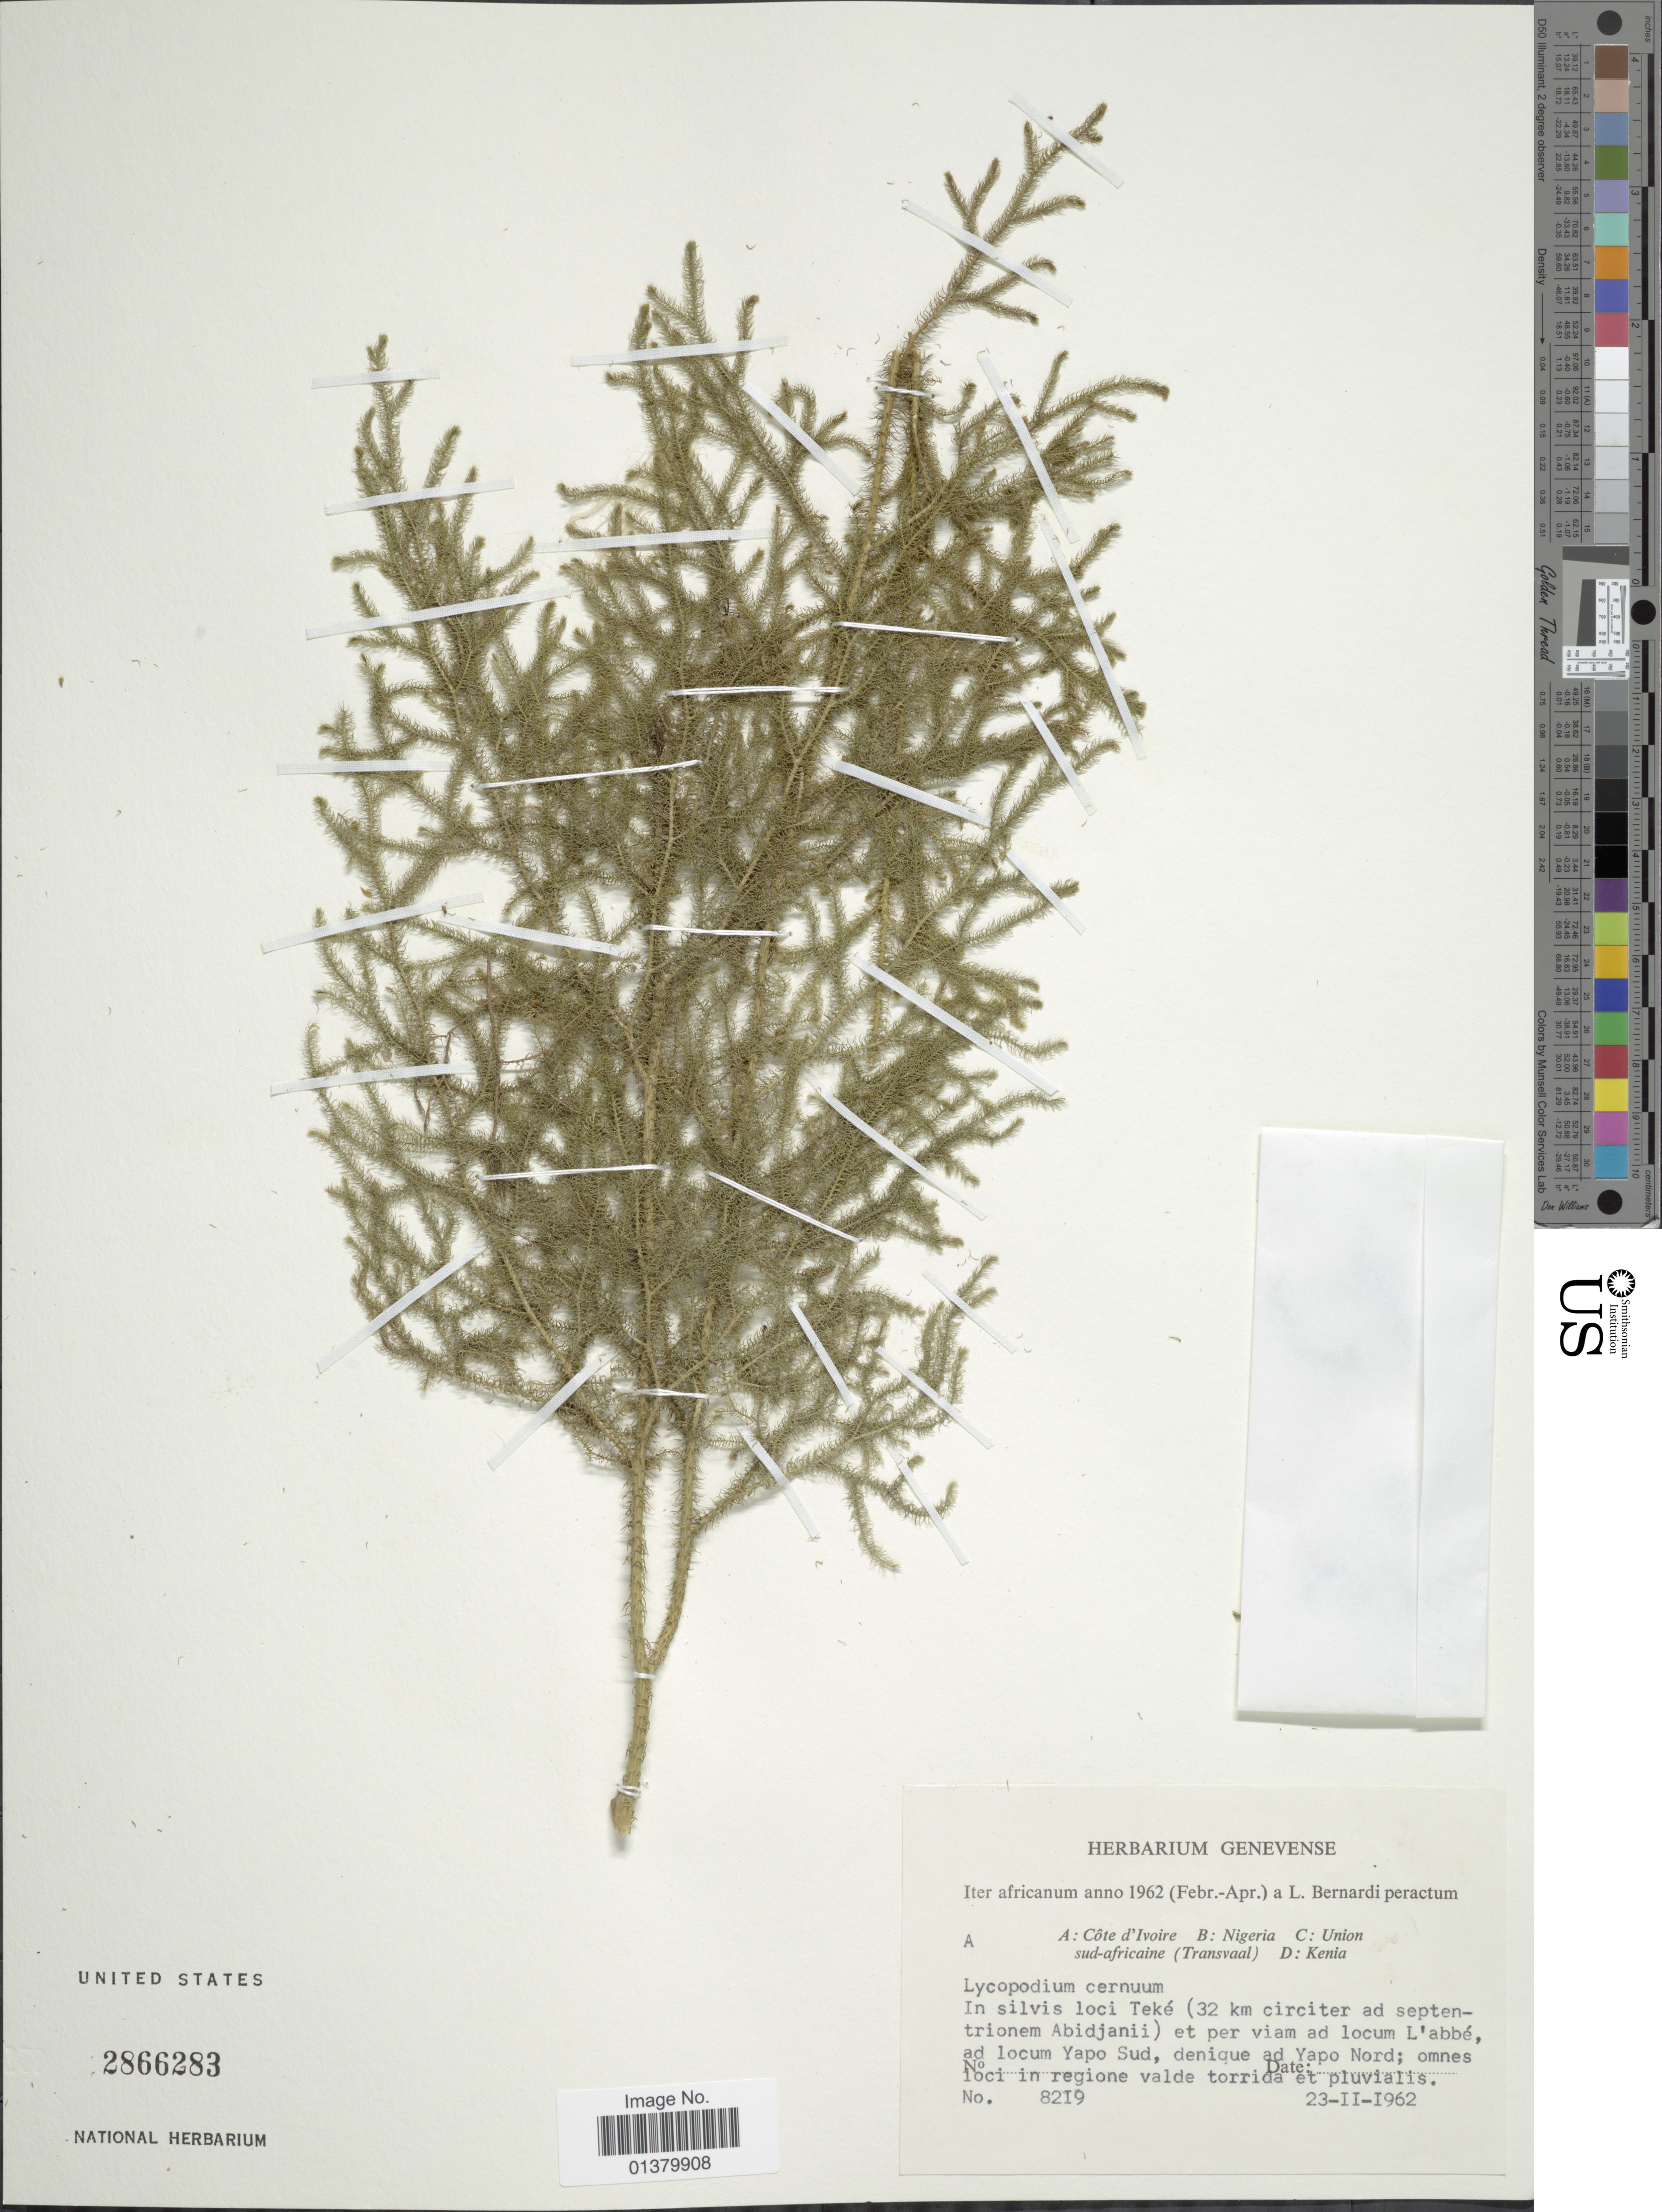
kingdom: Plantae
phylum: Tracheophyta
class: Lycopodiopsida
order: Lycopodiales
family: Lycopodiaceae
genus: Palhinhaea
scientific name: Palhinhaea cernua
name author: (L.) Vasc. & Franco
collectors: L. Bernardi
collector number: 8219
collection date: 1962-02-23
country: Ivory Coast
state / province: Abidjan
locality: In silvis loci Teké (32 km circiter ad septentrionem Abidjanii) et per viam ad locum L'Abbe, ad lacum Yapo Sud, denique ad Yapo Nord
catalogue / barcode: US 2866283